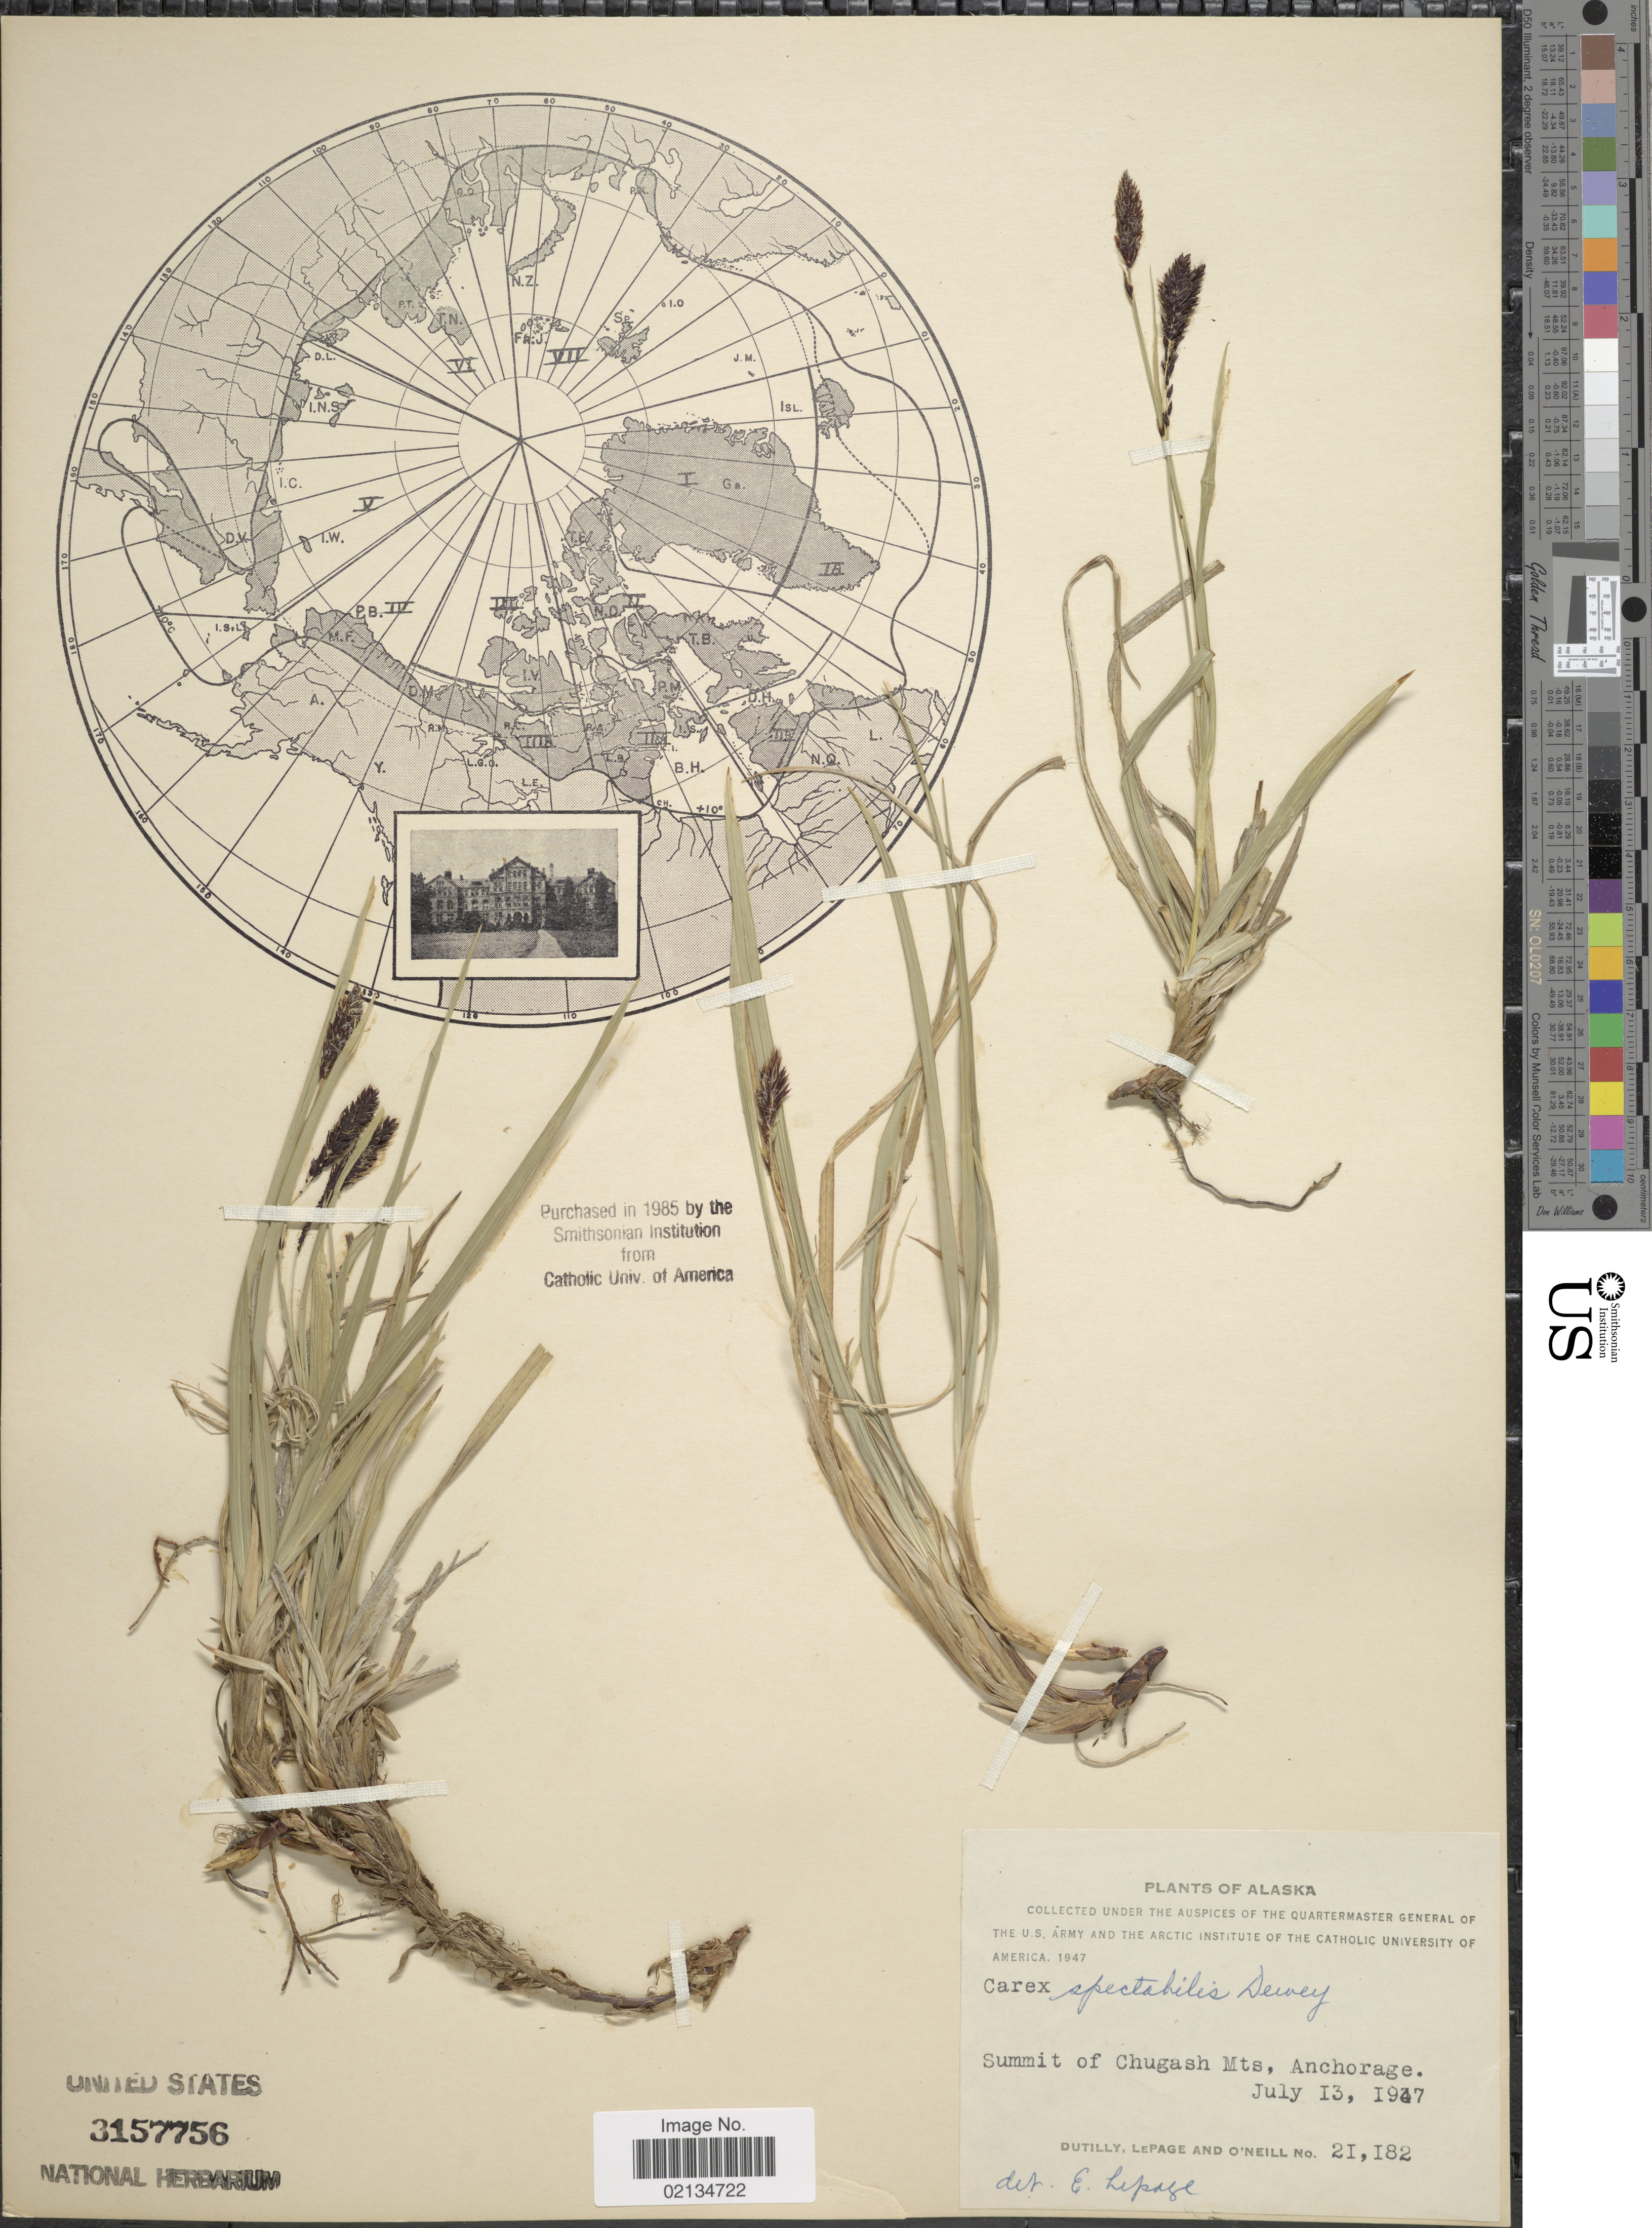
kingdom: Plantae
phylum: Tracheophyta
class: Liliopsida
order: Poales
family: Cyperaceae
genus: Carex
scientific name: Carex spectabilis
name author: Dewey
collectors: -. Dutilly, -. LePage & O' Neill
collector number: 21182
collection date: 1947-07-13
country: United States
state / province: Alaska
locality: Summit of Chugash Mts, Anchorage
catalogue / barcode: US 3157756